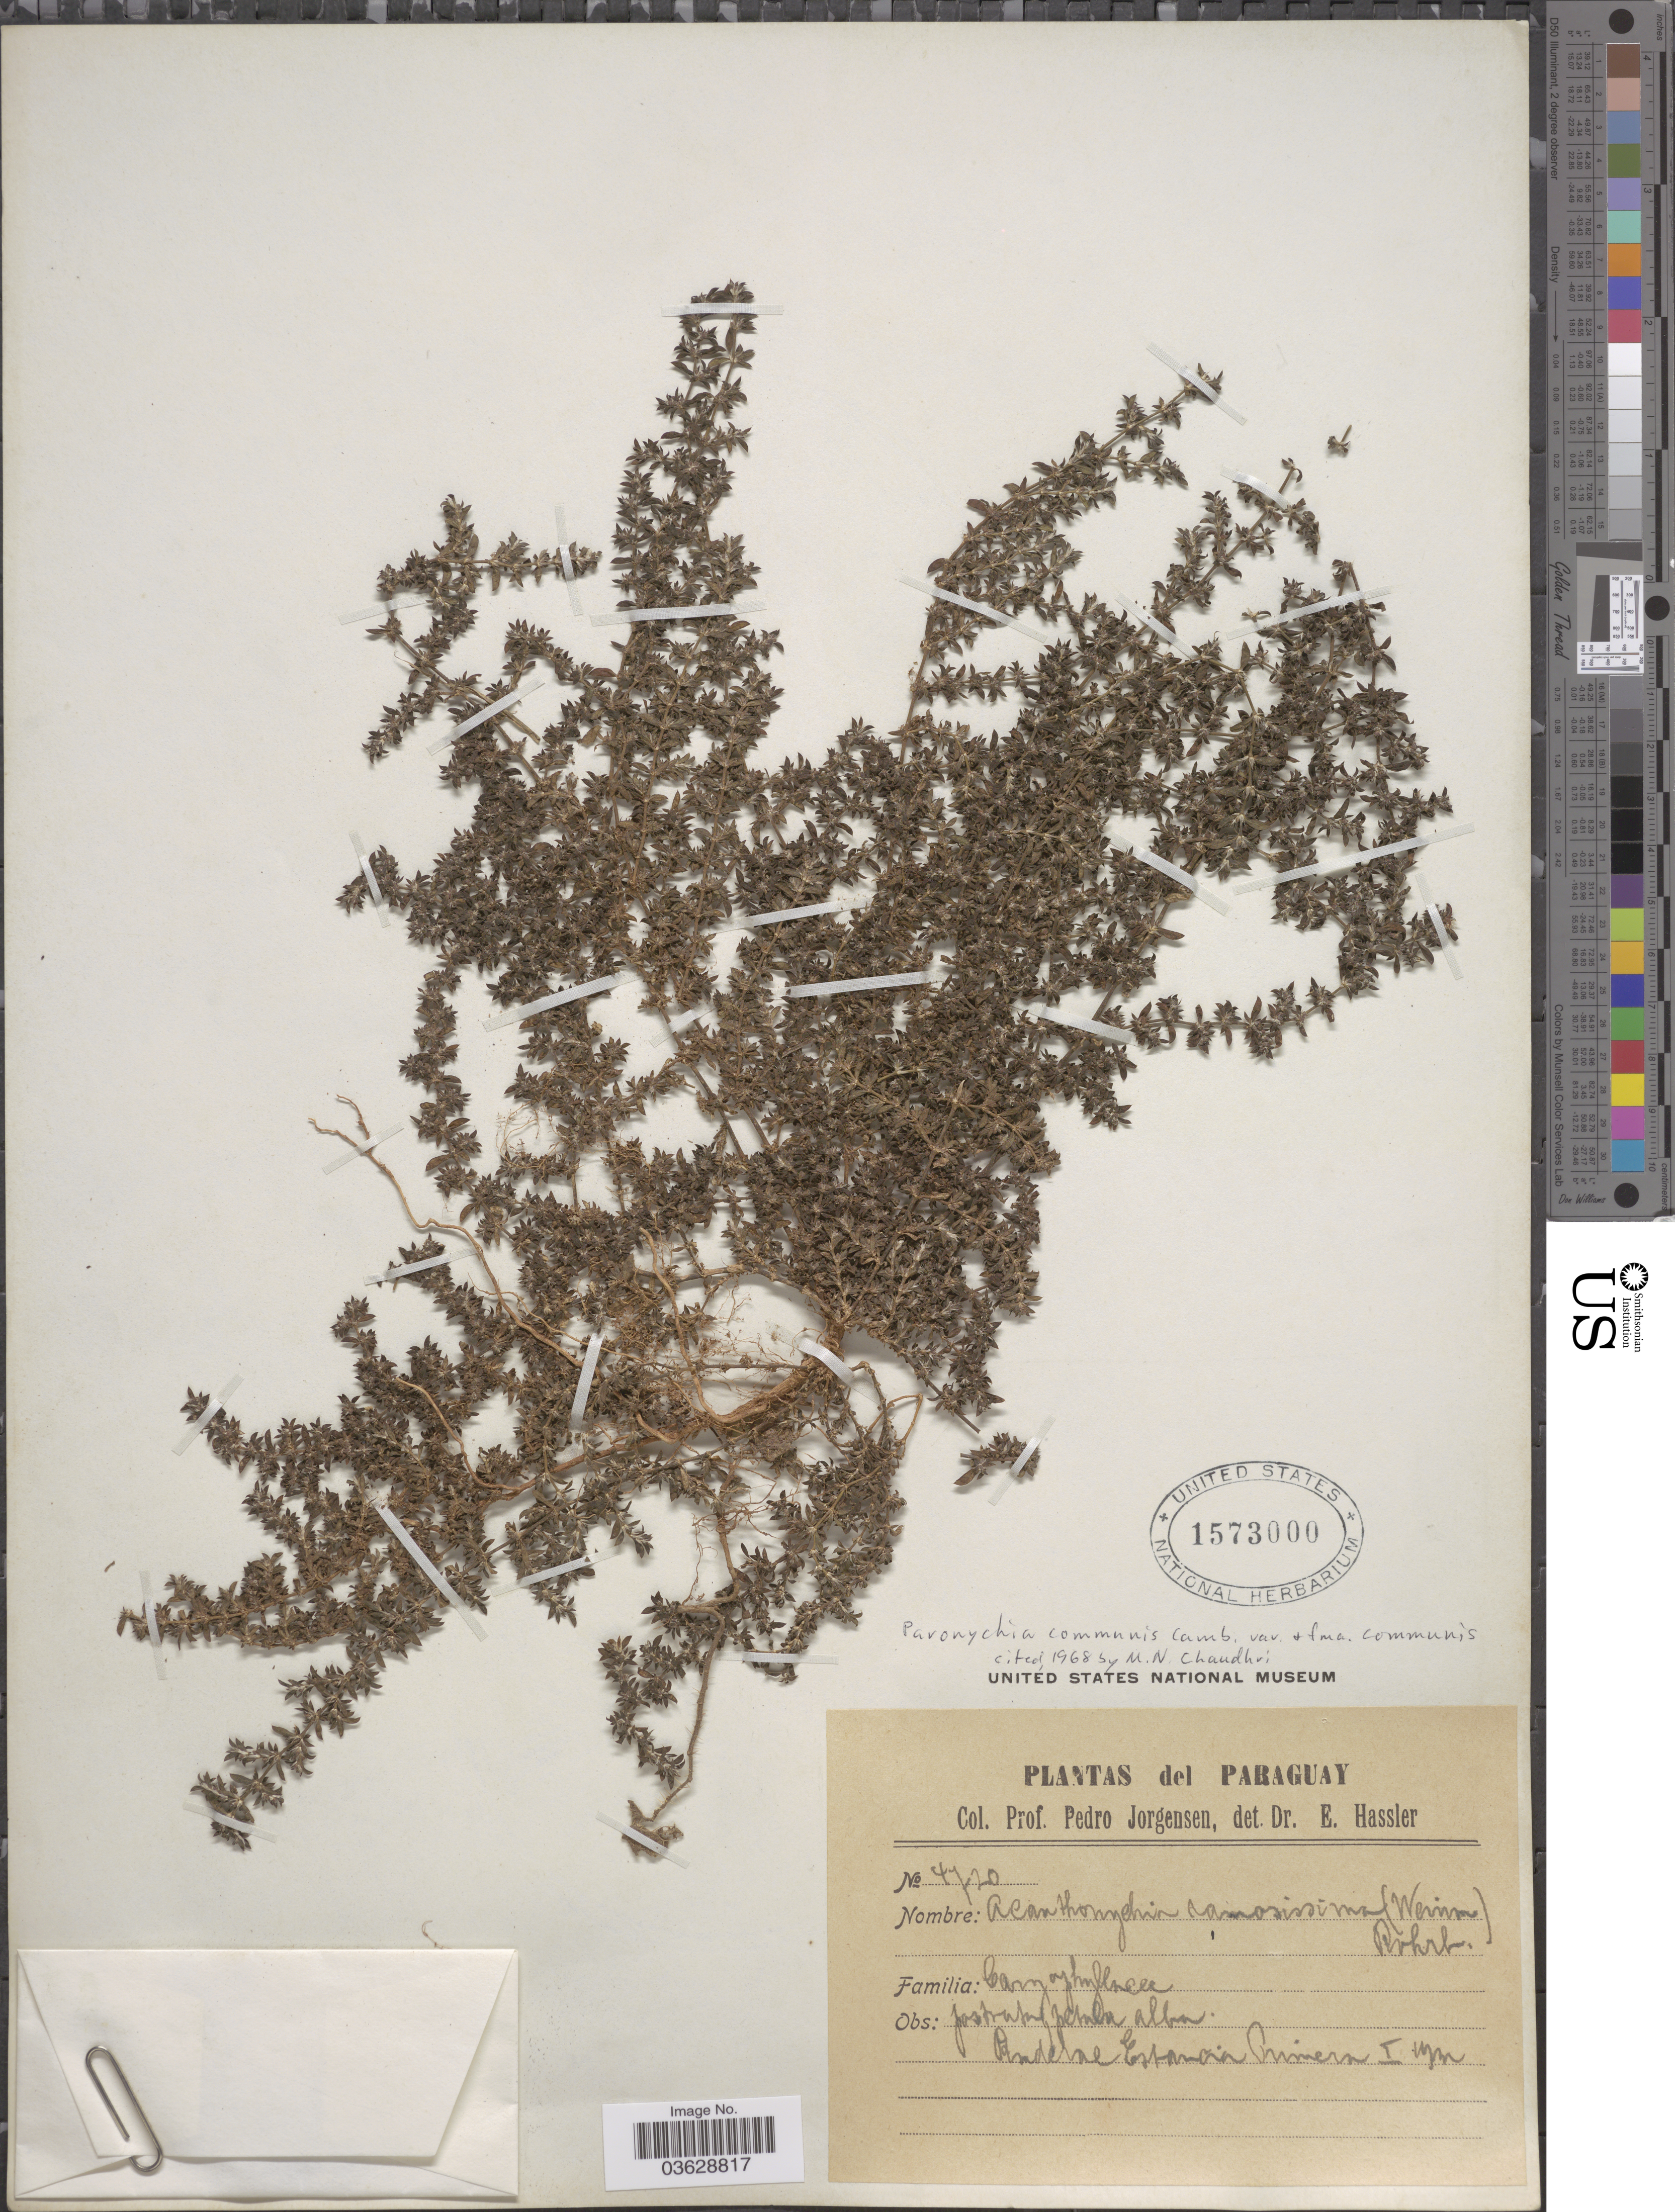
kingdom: Plantae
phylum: Tracheophyta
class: Magnoliopsida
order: Caryophyllales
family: Caryophyllaceae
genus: Paronychia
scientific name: Paronychia communis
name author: Cambess.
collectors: P. Jörgensen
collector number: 4720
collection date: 1931-01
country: Paraguay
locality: Ruderal Estancia Primera.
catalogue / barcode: US 1573000